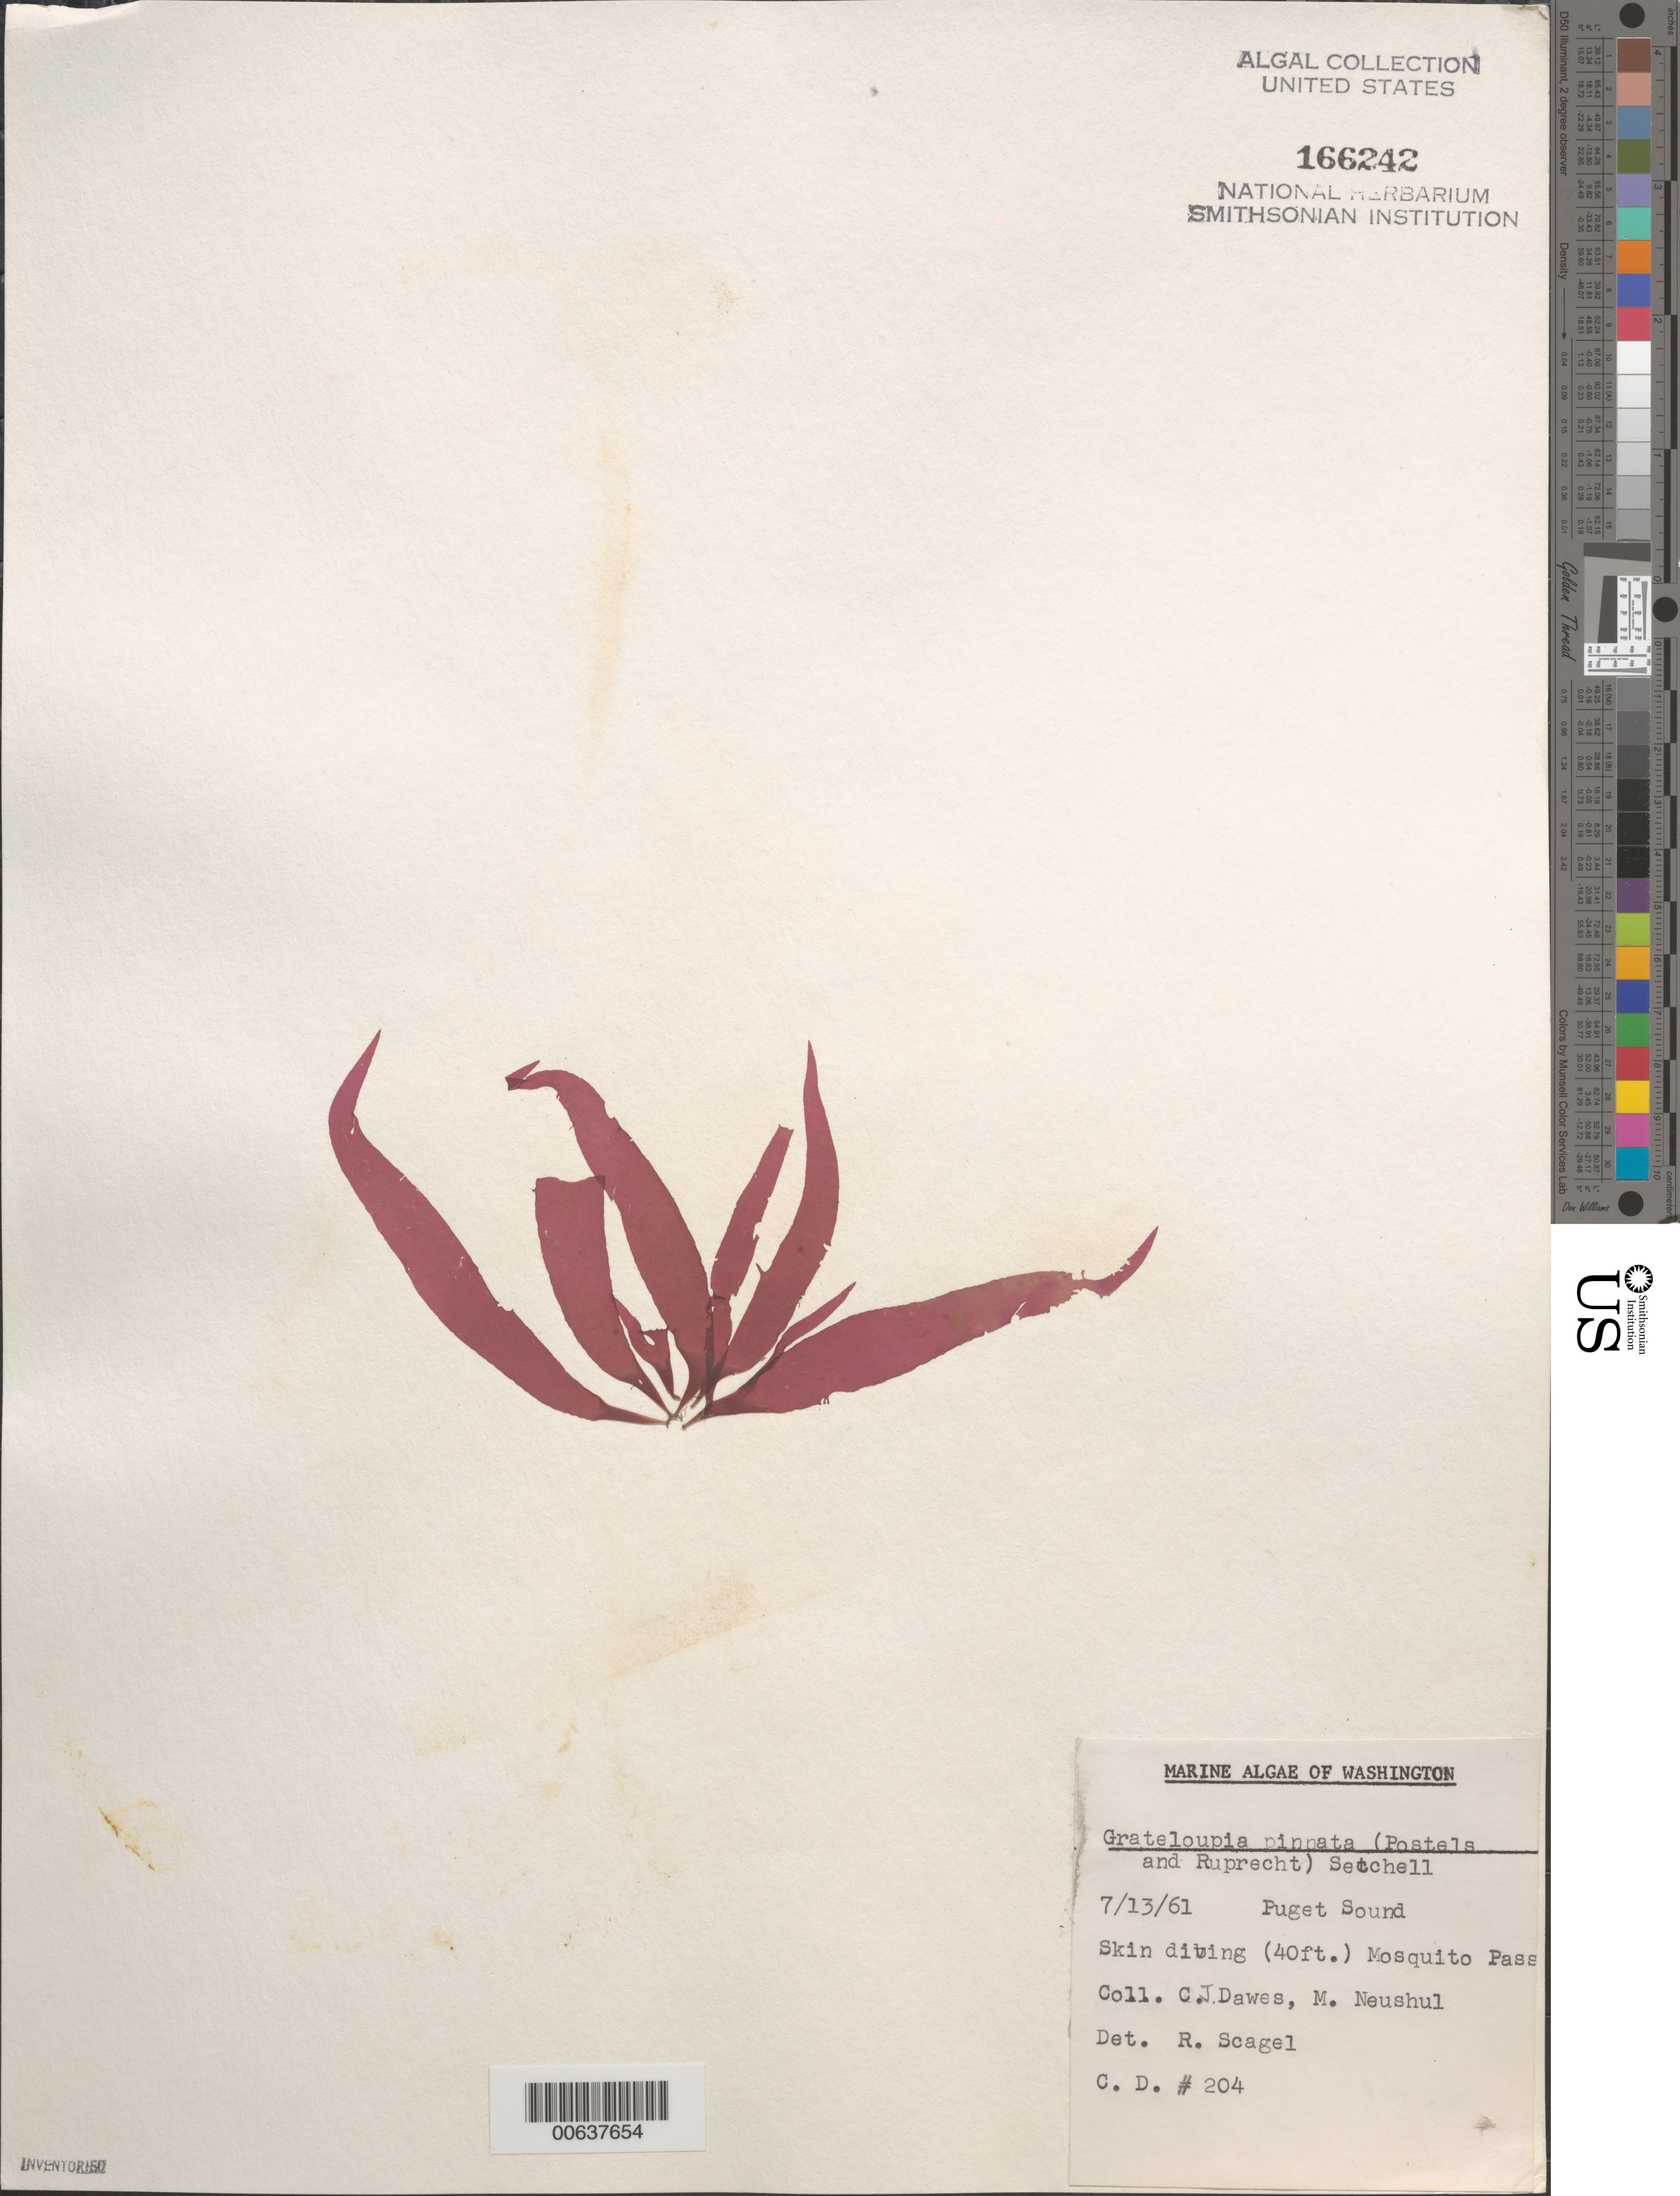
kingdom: Plantae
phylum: Rhodophyta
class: Florideophyceae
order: Halymeniales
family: Halymeniaceae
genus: Grateloupia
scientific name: Grateloupia californica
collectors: C. Dawes & M. Neushul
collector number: Cjd 204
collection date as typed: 13 Jul 1961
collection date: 1961-07-13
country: United States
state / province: Washington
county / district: San Juan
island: San Juan Islands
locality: Mosquito Pass, Puget Sound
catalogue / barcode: US 166242